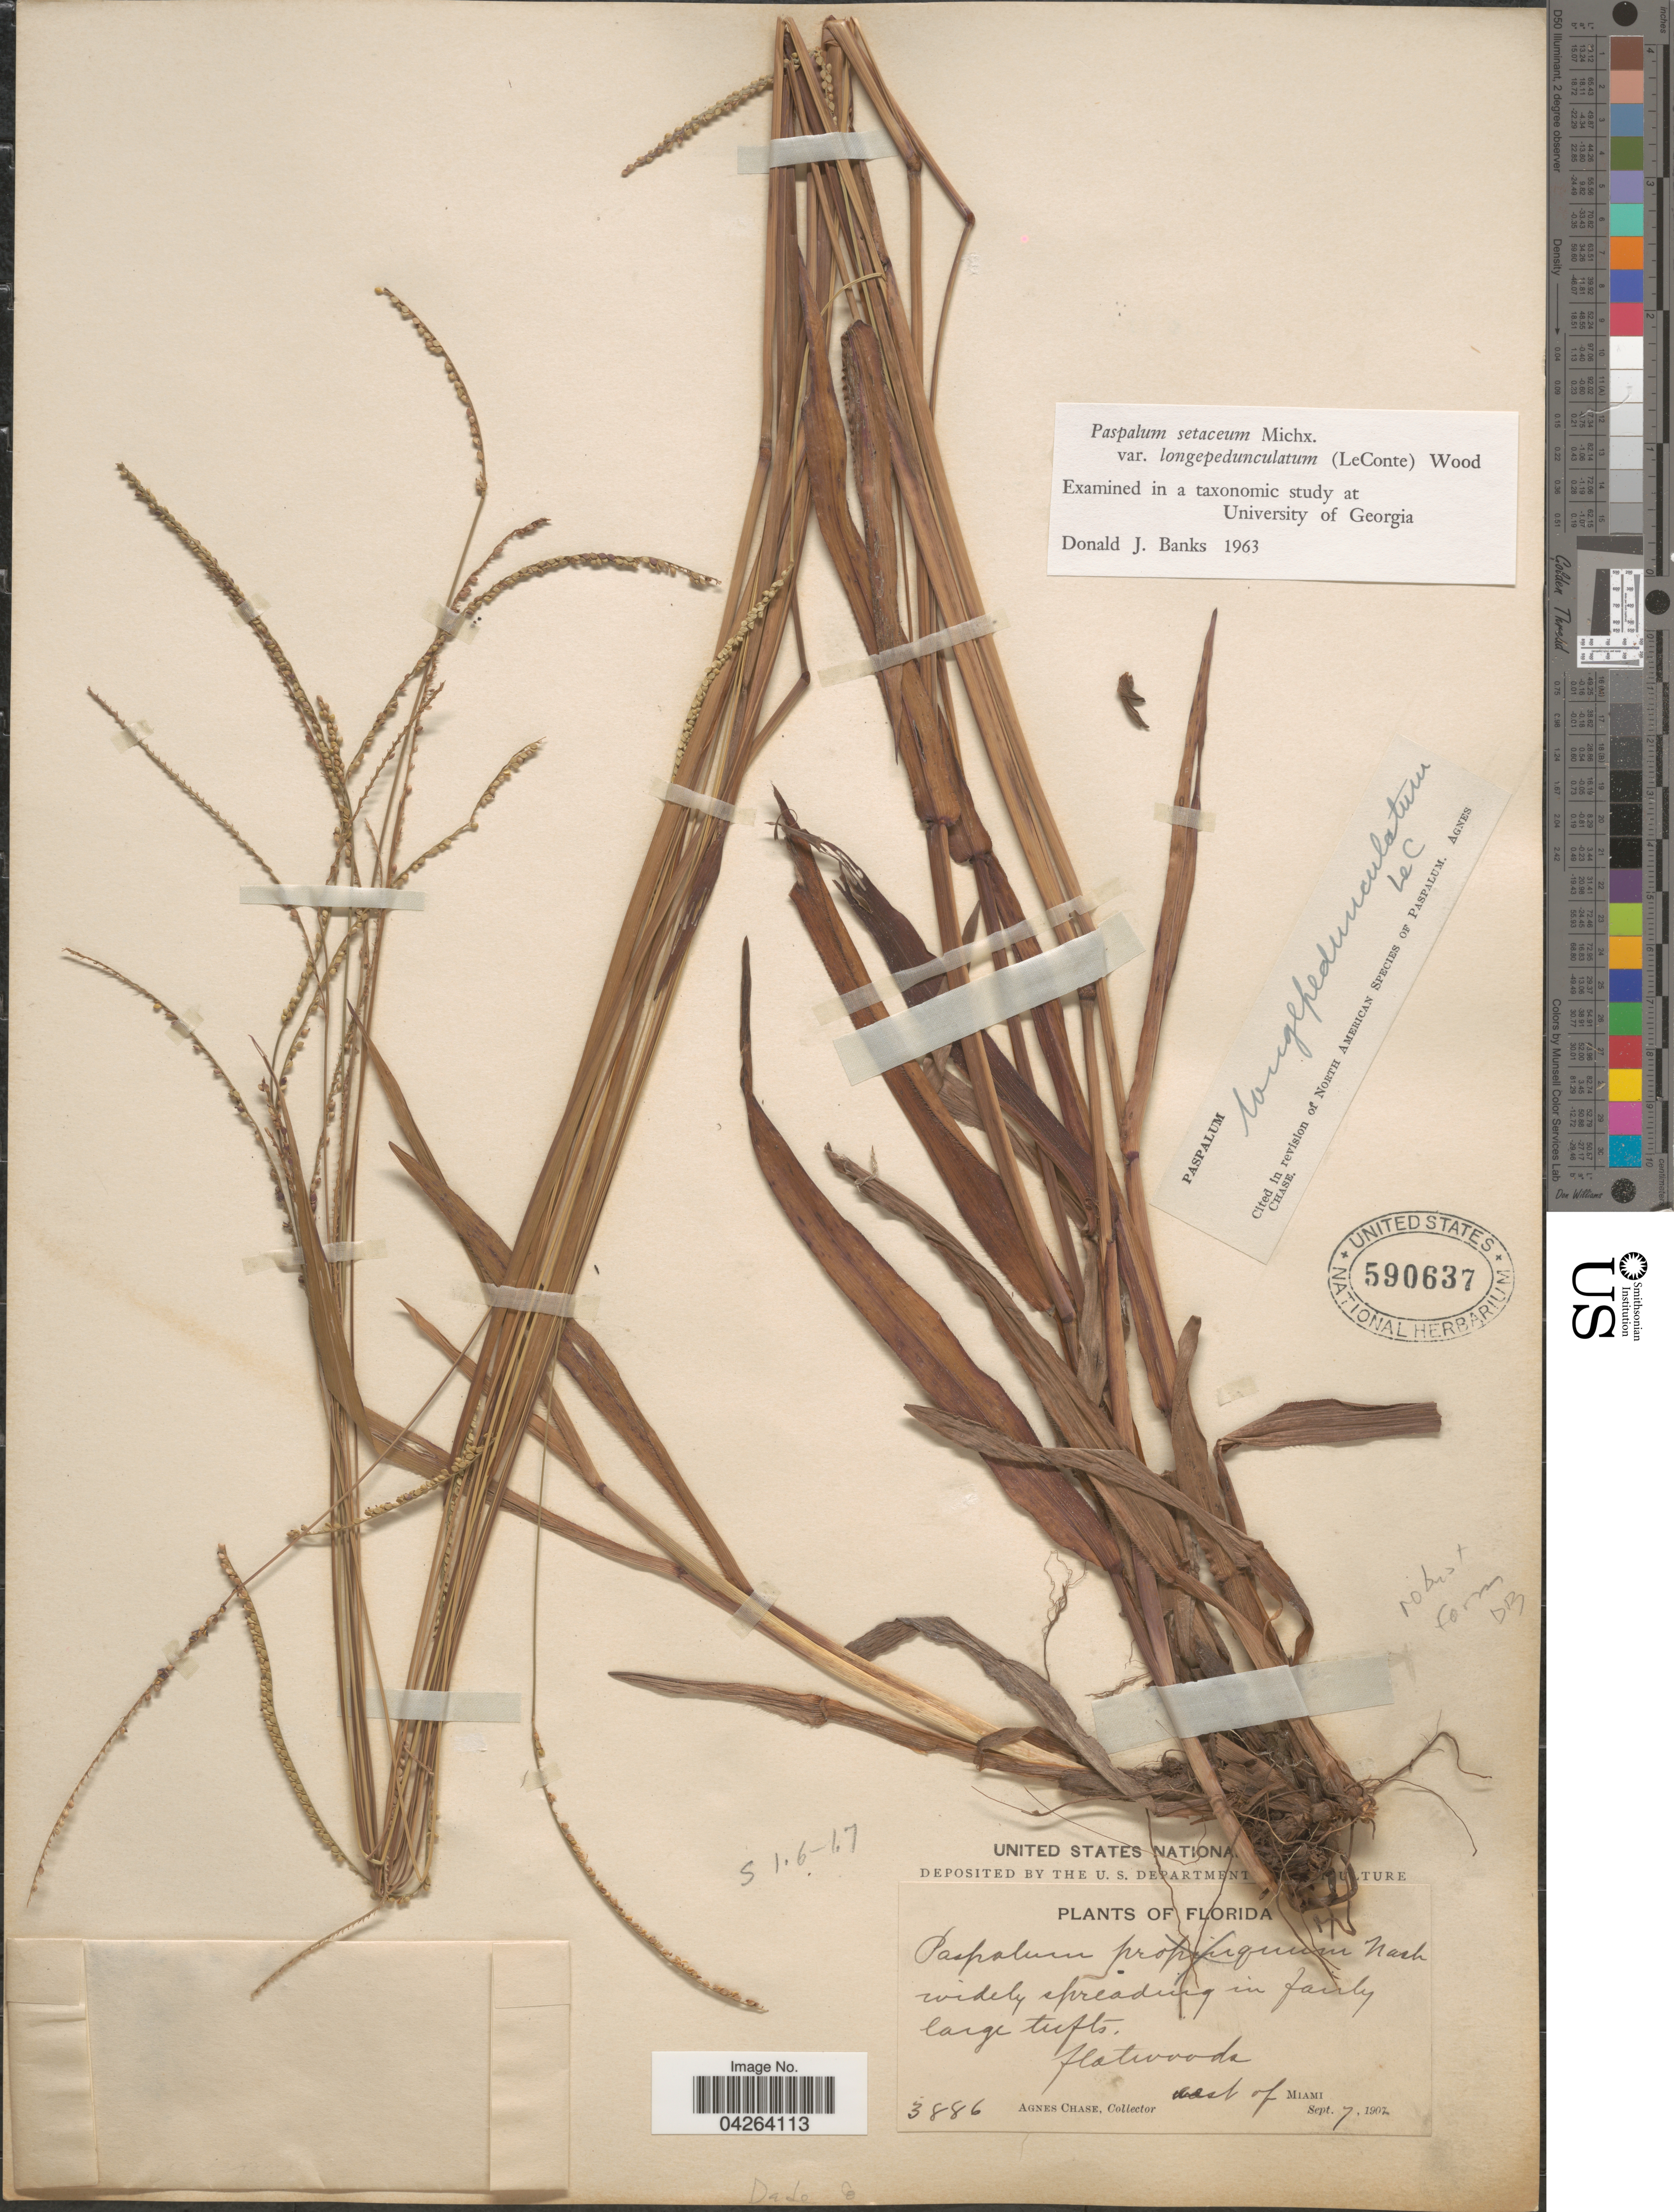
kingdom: Plantae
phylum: Tracheophyta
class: Liliopsida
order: Poales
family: Poaceae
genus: Paspalum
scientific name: Paspalum setaceum var. longipedunculatum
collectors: A. Chase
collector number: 3886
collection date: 1907-09-07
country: United States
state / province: Florida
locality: Flatwoods. West of Miami. Dade Co.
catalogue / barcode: US 590637